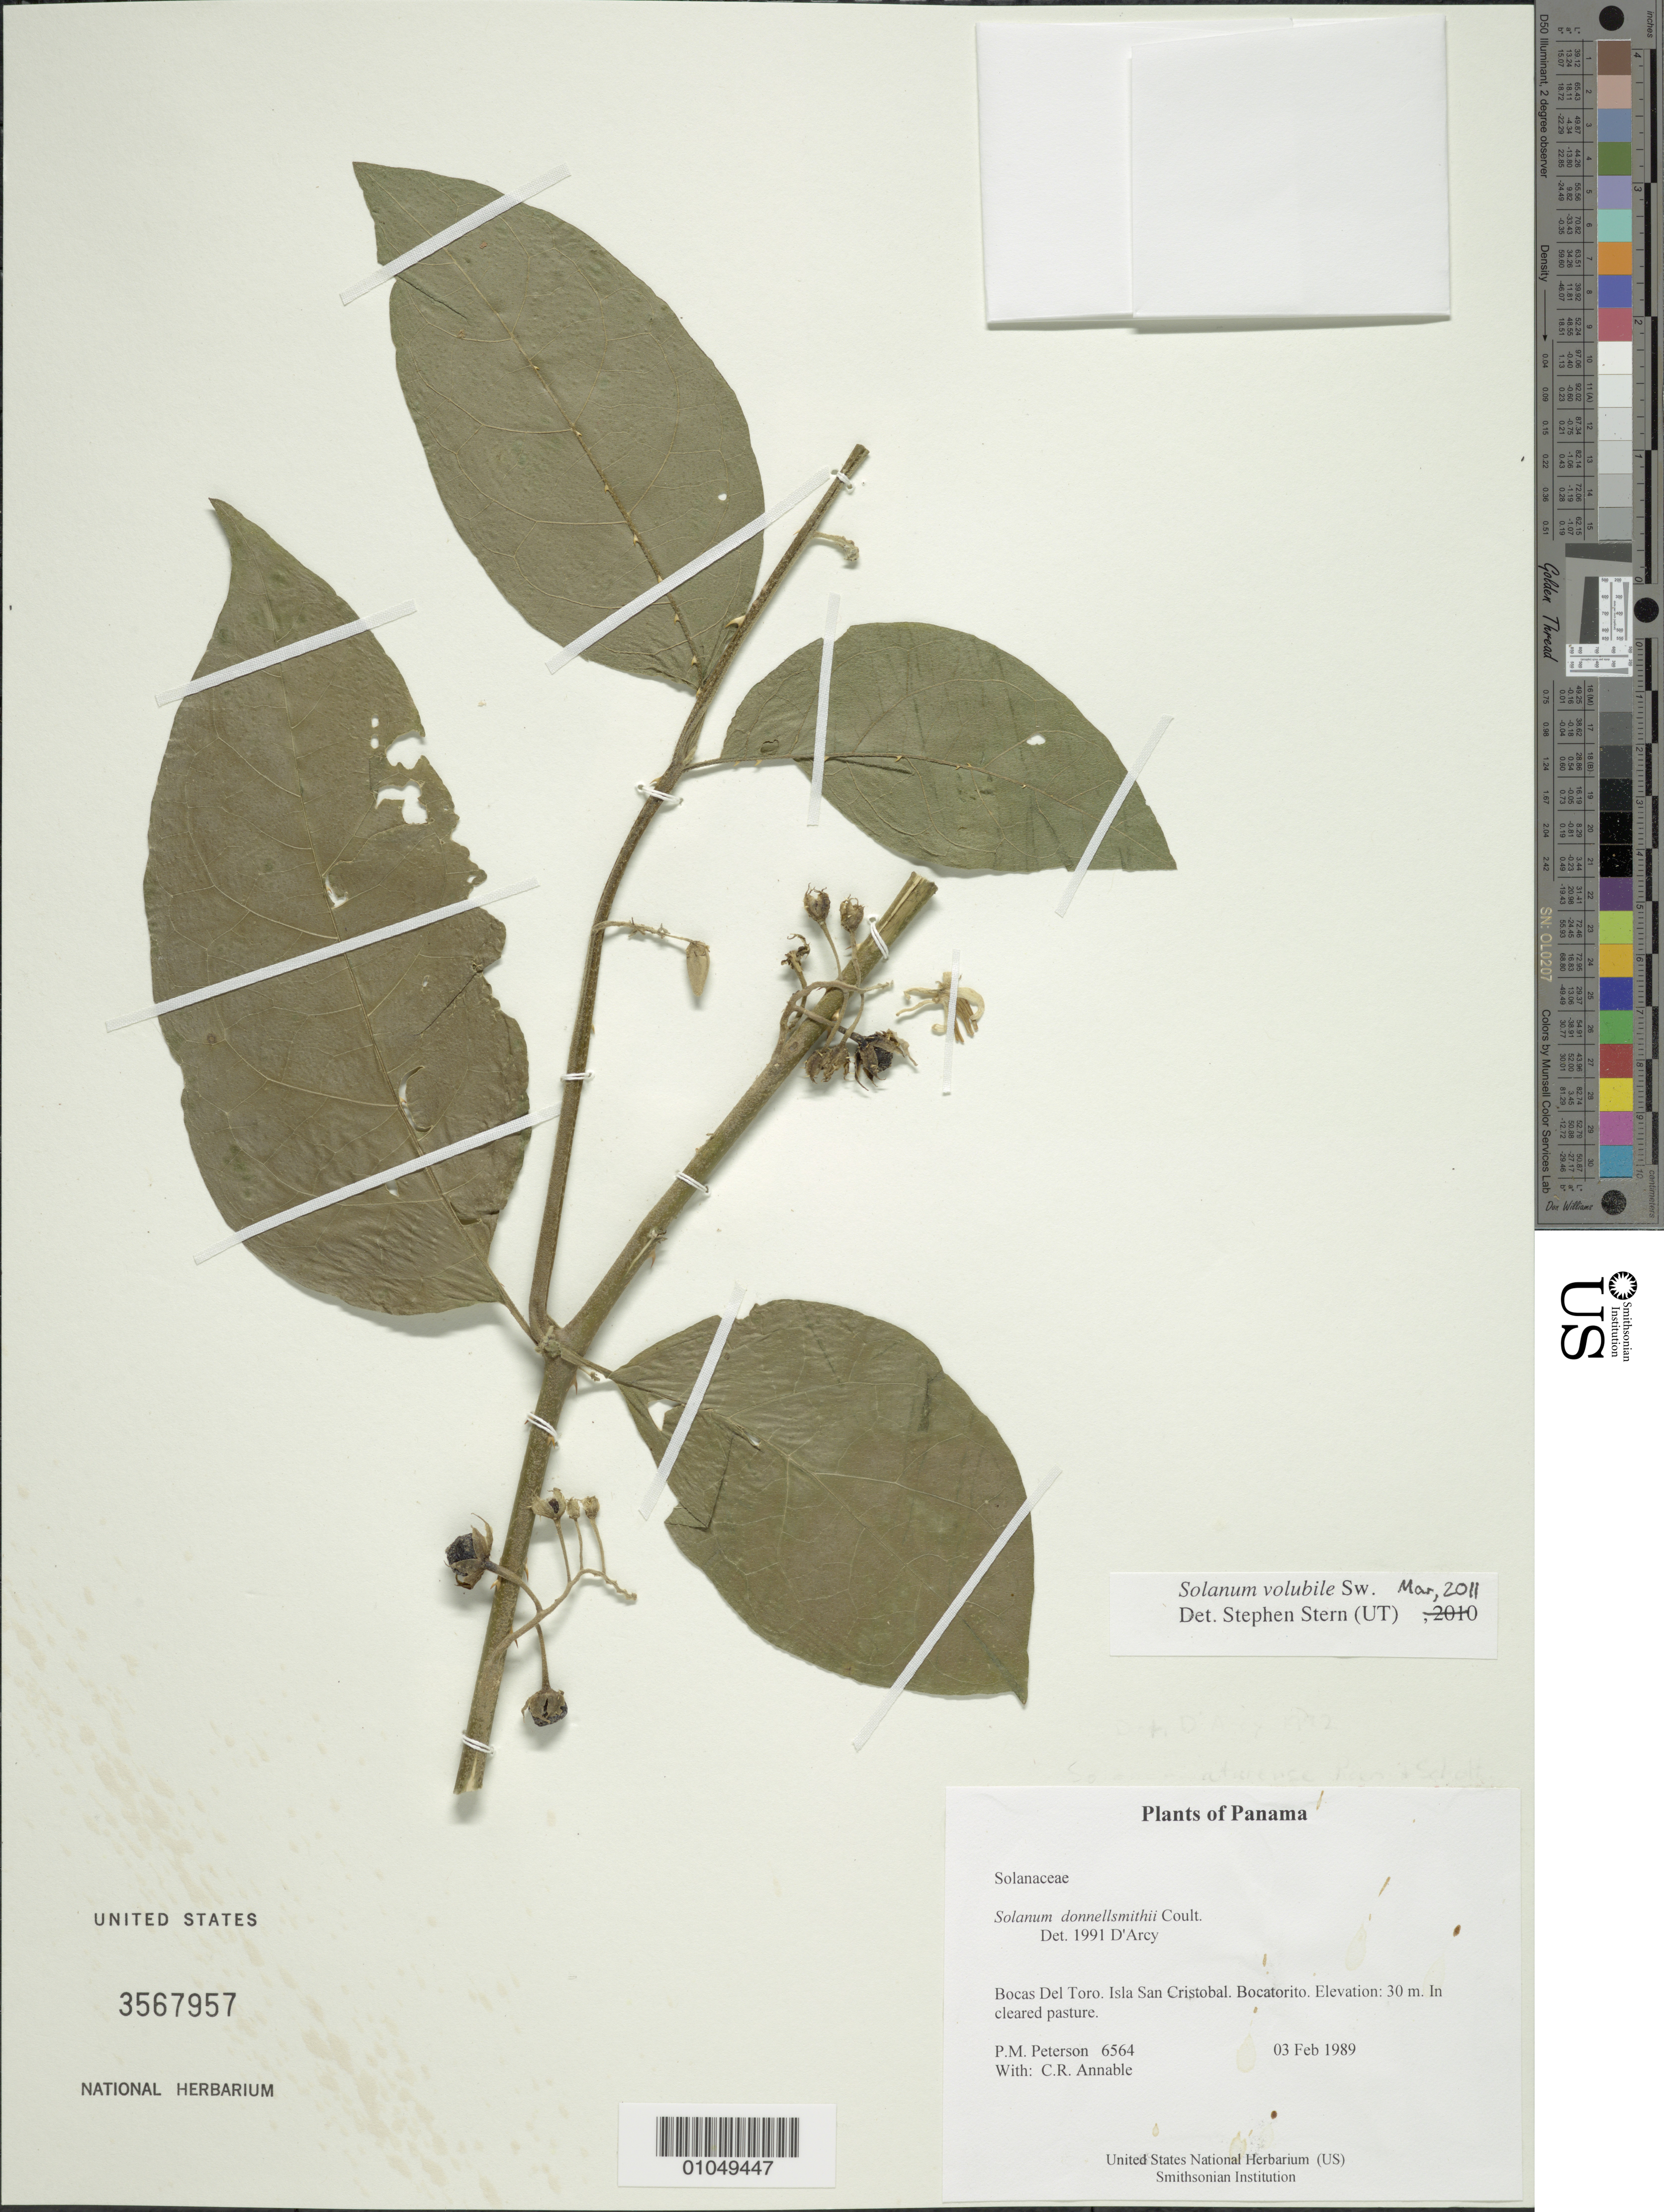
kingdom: Plantae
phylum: Tracheophyta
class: Magnoliopsida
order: Solanales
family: Solanaceae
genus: Solanum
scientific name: Solanum volubile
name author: Sw.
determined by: Stern, Stephen, (UNITED STATES)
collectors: P. M. Peterson & C. R. Annable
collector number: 06564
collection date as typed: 03 Feb 1989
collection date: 1989-02-03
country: Panama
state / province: Bocas del Toro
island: San Cristobal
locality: Bocatorito.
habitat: In cleared pasture.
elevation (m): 30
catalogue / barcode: US 3567957